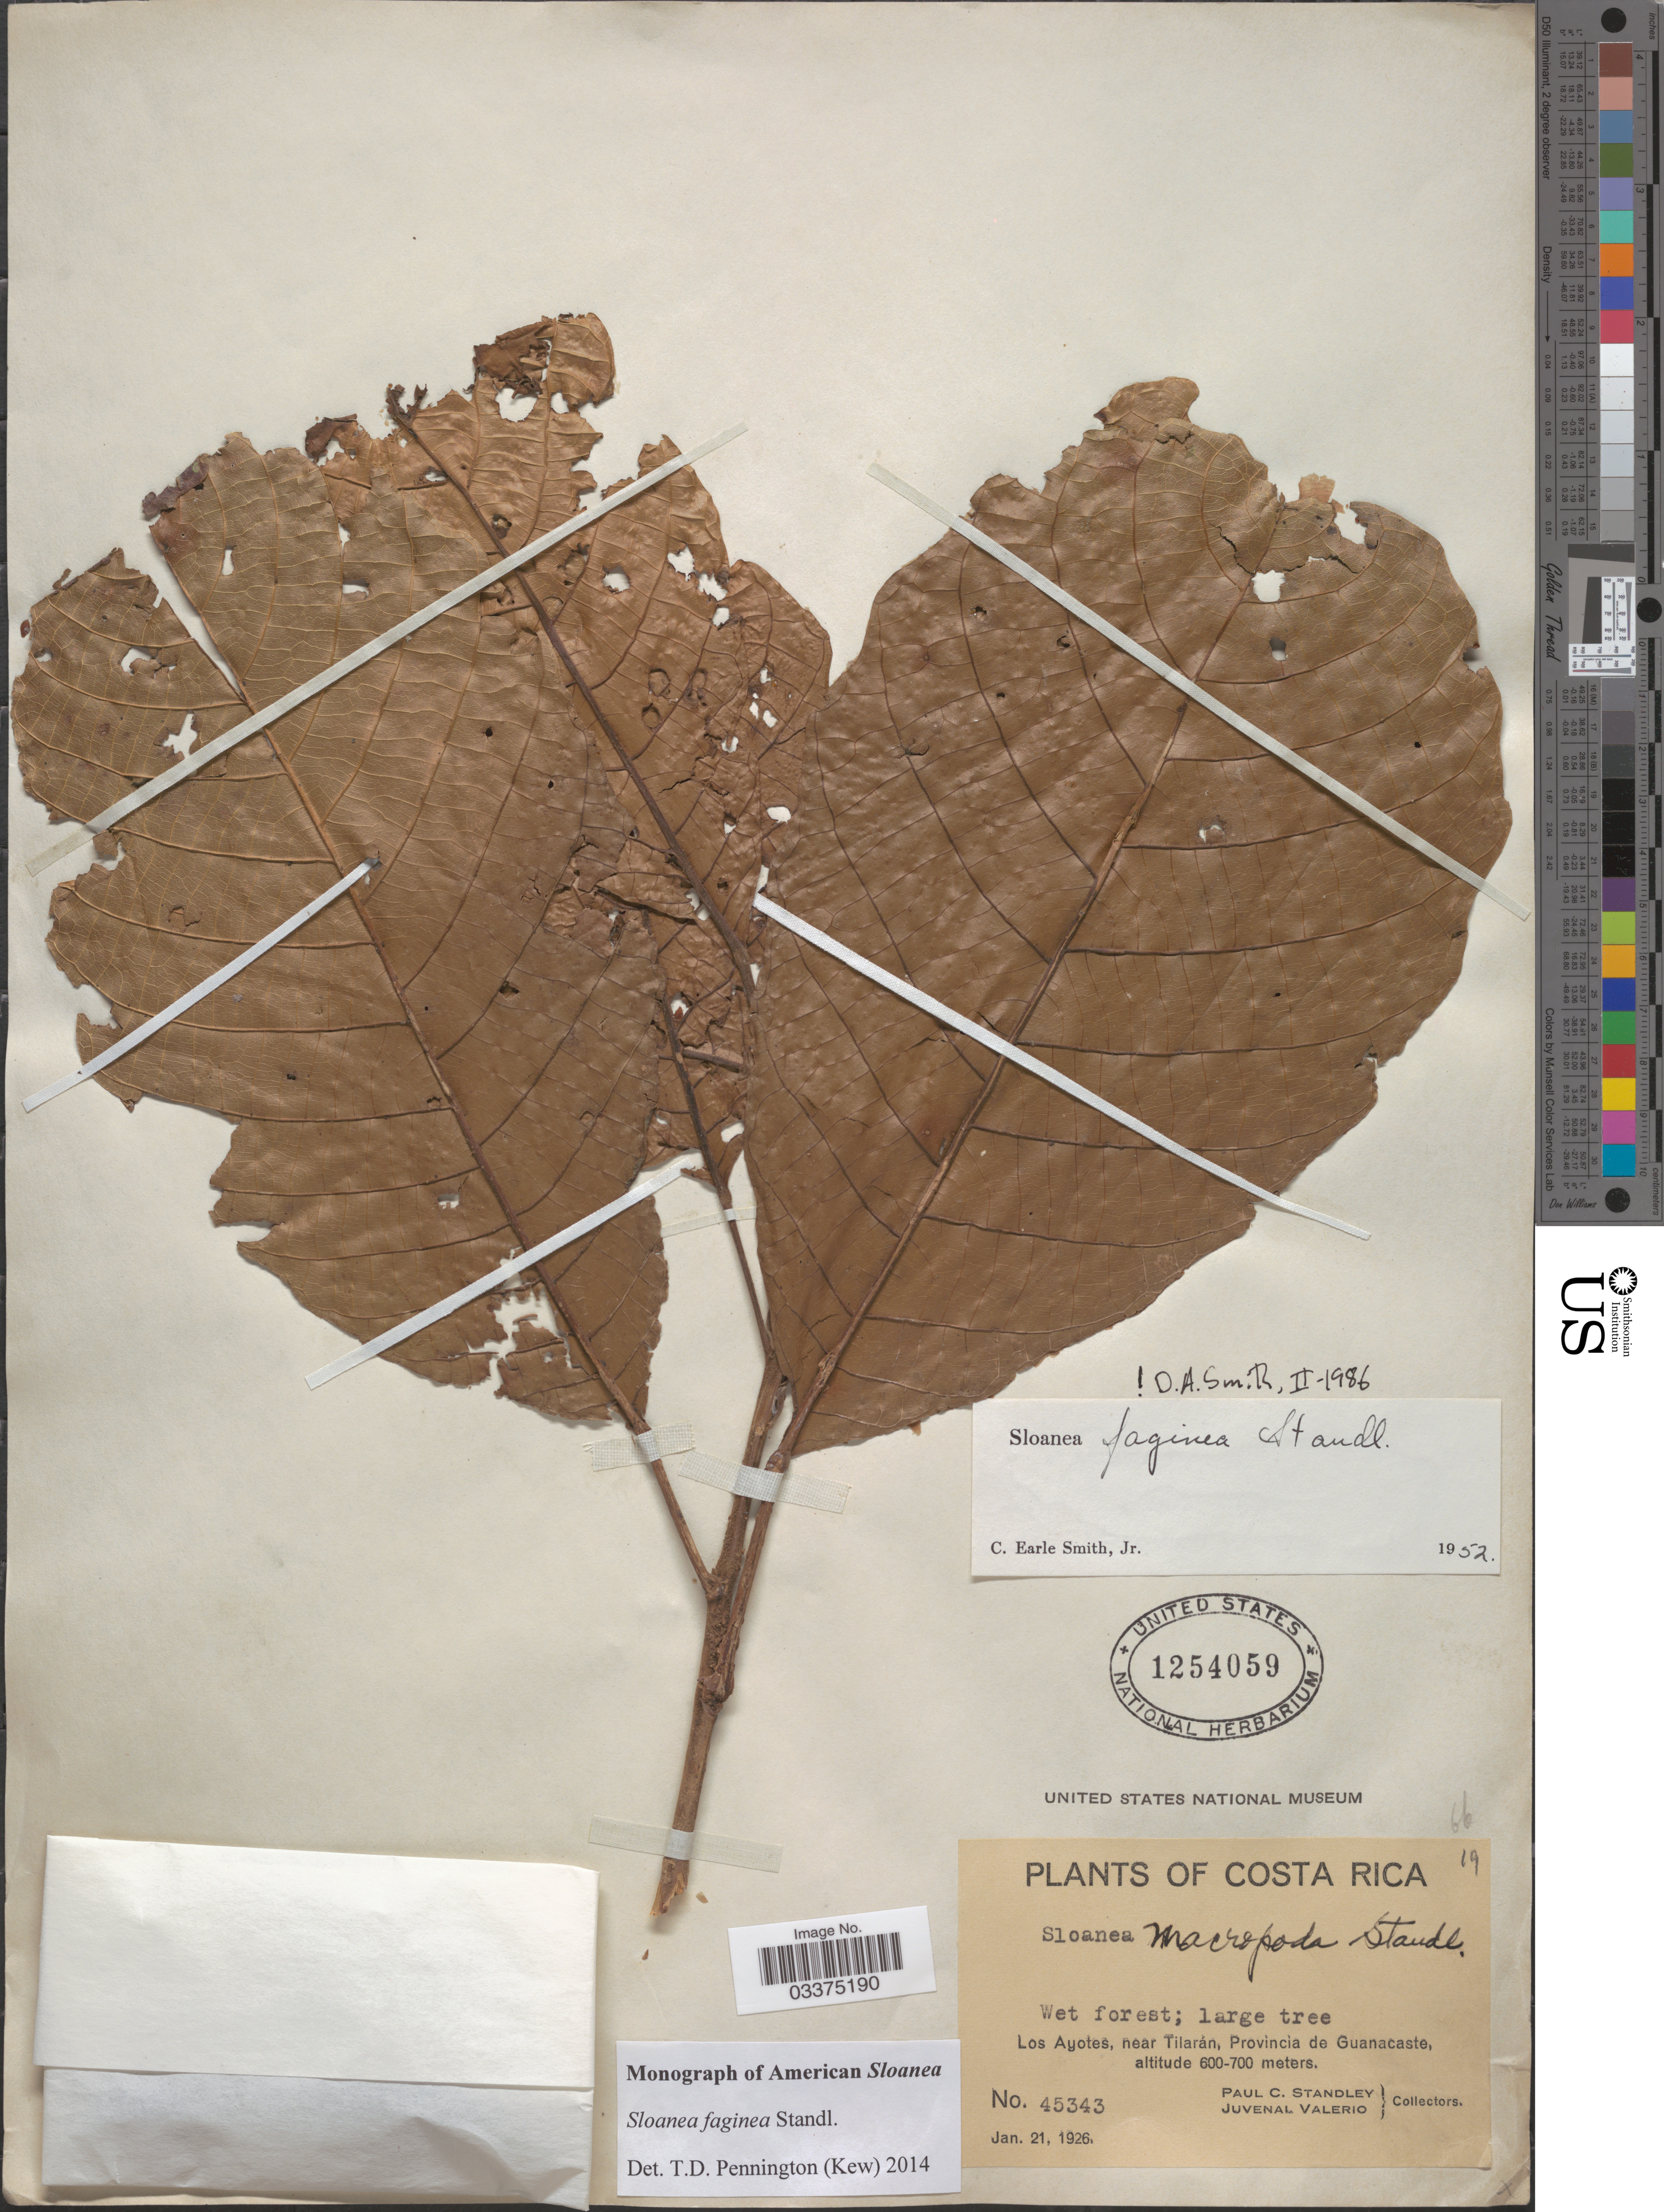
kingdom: Plantae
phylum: Tracheophyta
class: Magnoliopsida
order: Oxalidales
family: Elaeocarpaceae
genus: Sloanea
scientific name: Sloanea faginea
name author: Standl.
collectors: P. C. Standley & J. Valerio R.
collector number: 45343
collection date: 1926-01-21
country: Costa Rica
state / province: Guanacaste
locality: Los Ayotes, near Tilarán.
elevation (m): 600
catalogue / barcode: US 1254059